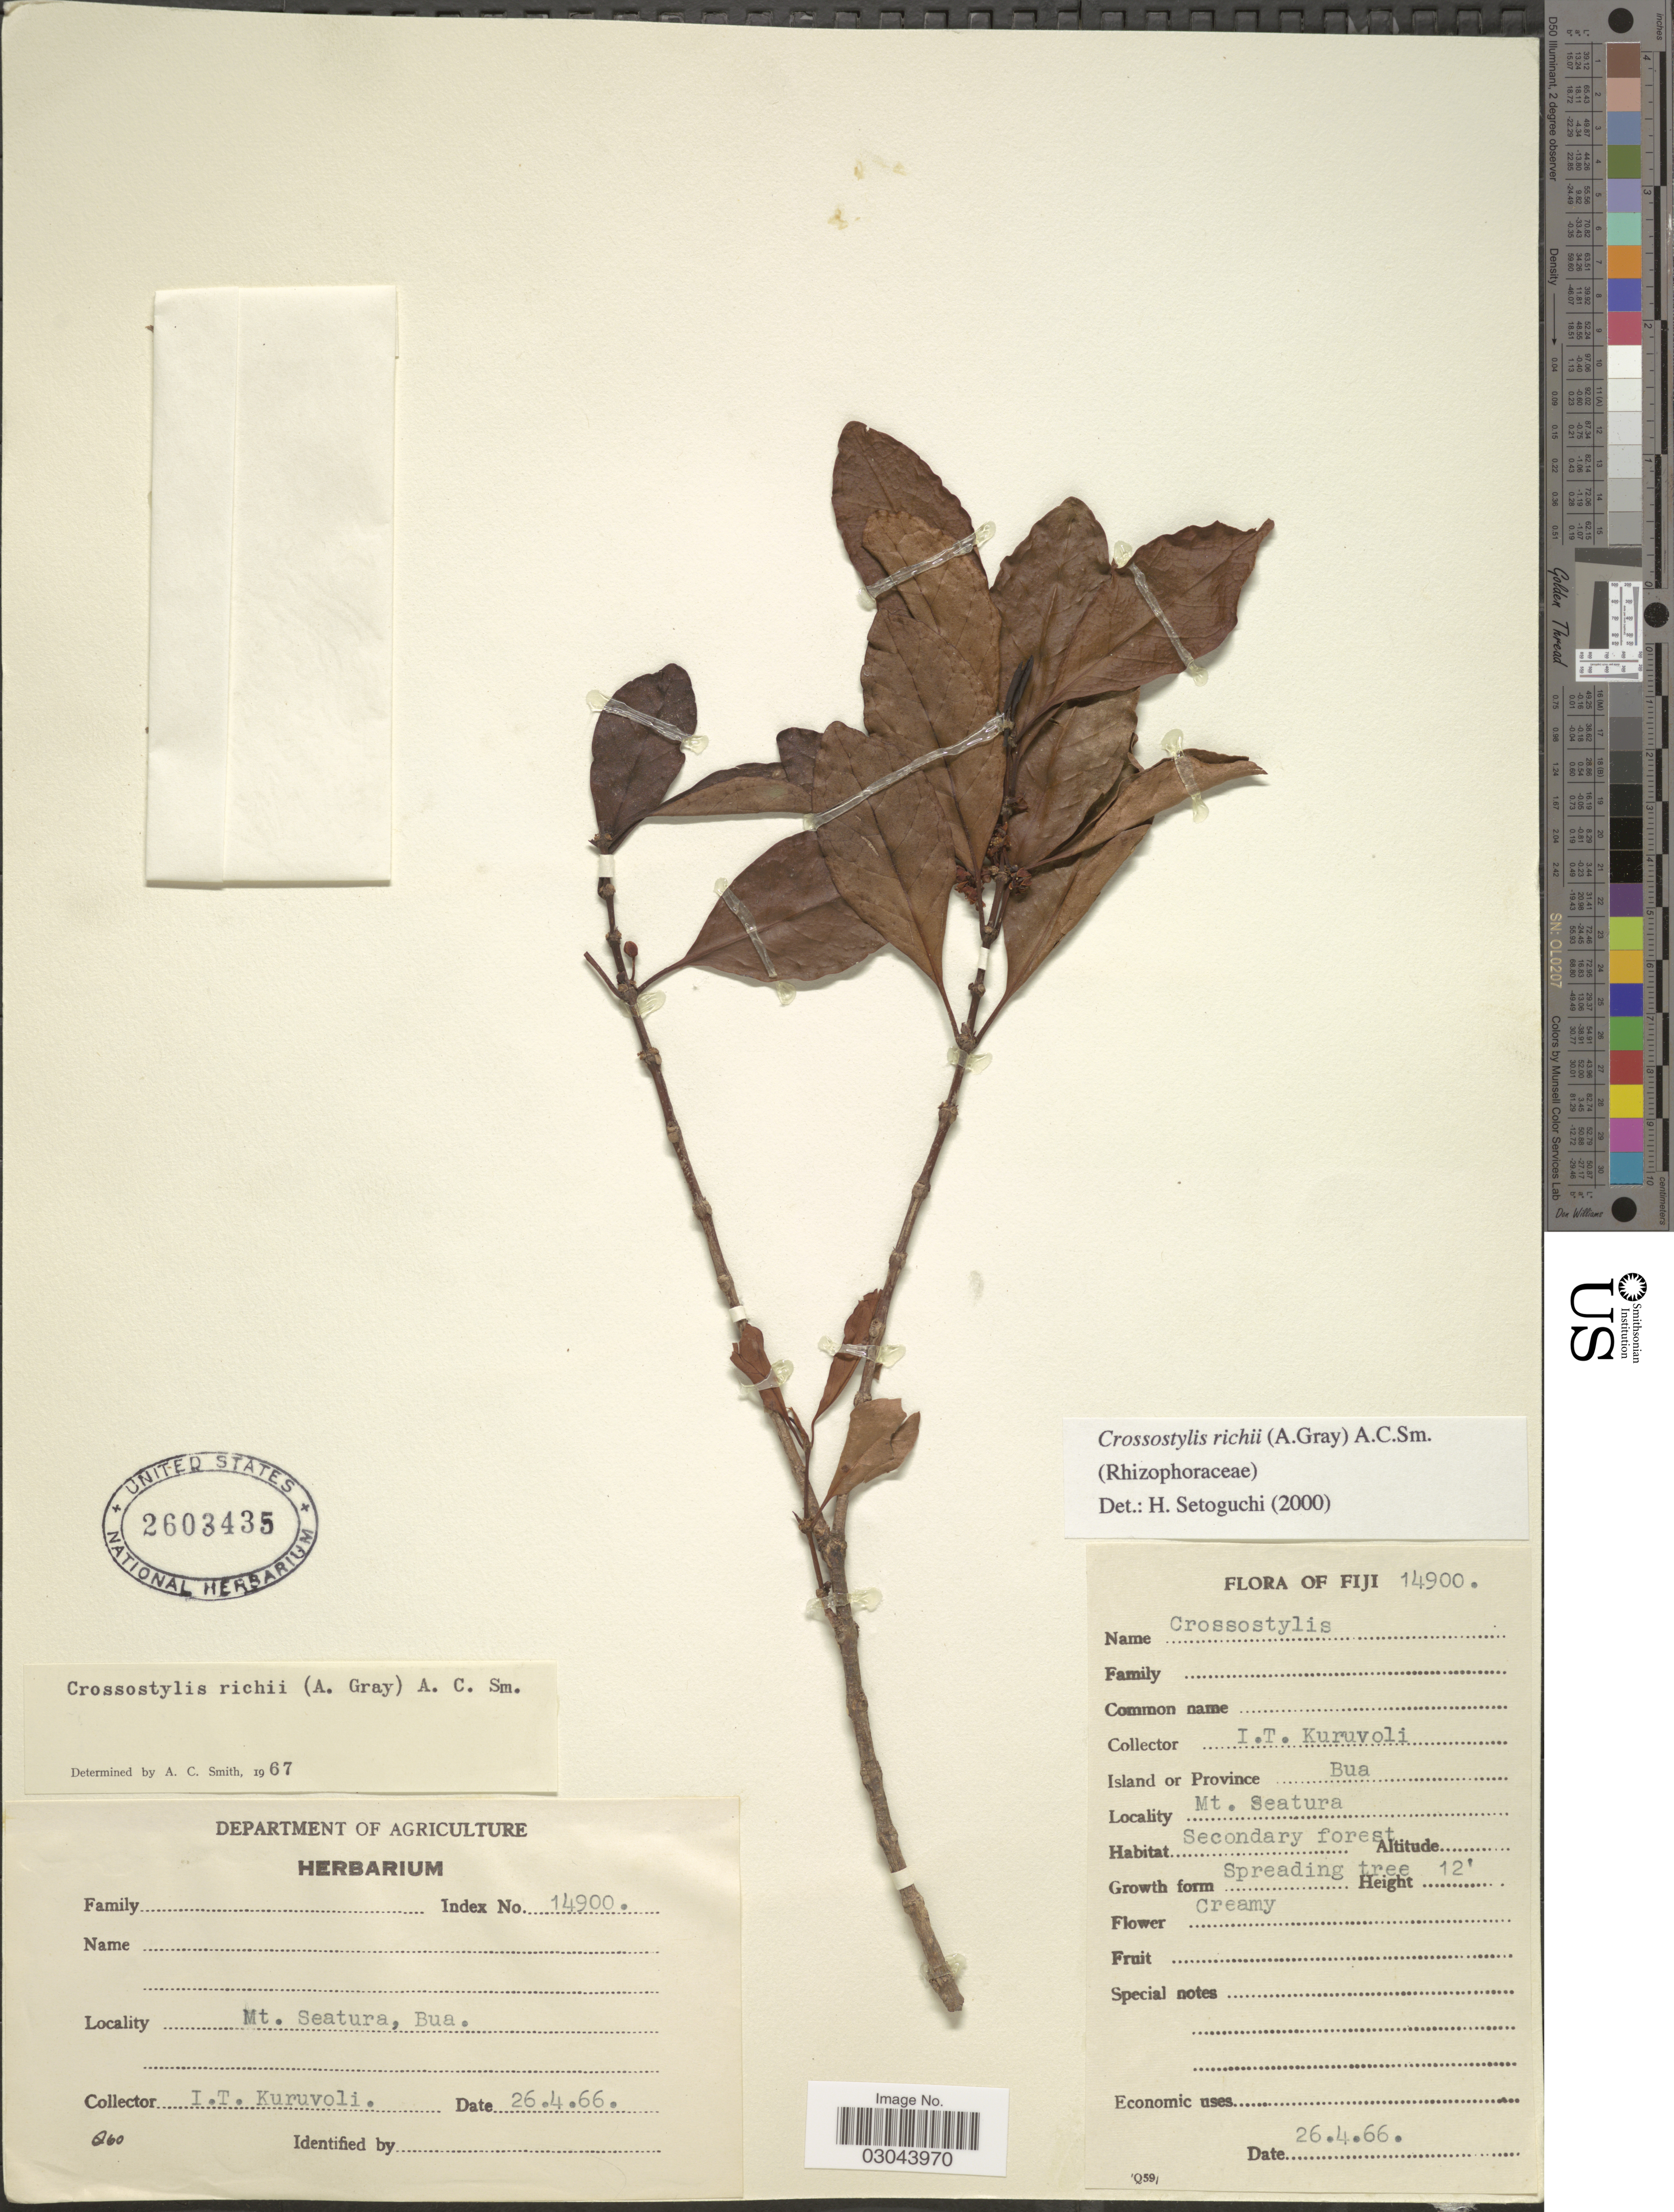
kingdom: Plantae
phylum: Tracheophyta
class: Magnoliopsida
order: Malpighiales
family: Rhizophoraceae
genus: Crossostylis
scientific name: Crossostylis richii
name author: (A. Gray) A.C. Sm.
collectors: I. Kuruvoli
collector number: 14900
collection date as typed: Transcribed d/m/y: 26/4/66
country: Fiji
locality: Mt. Seatura, Bua.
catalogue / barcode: US 2603435